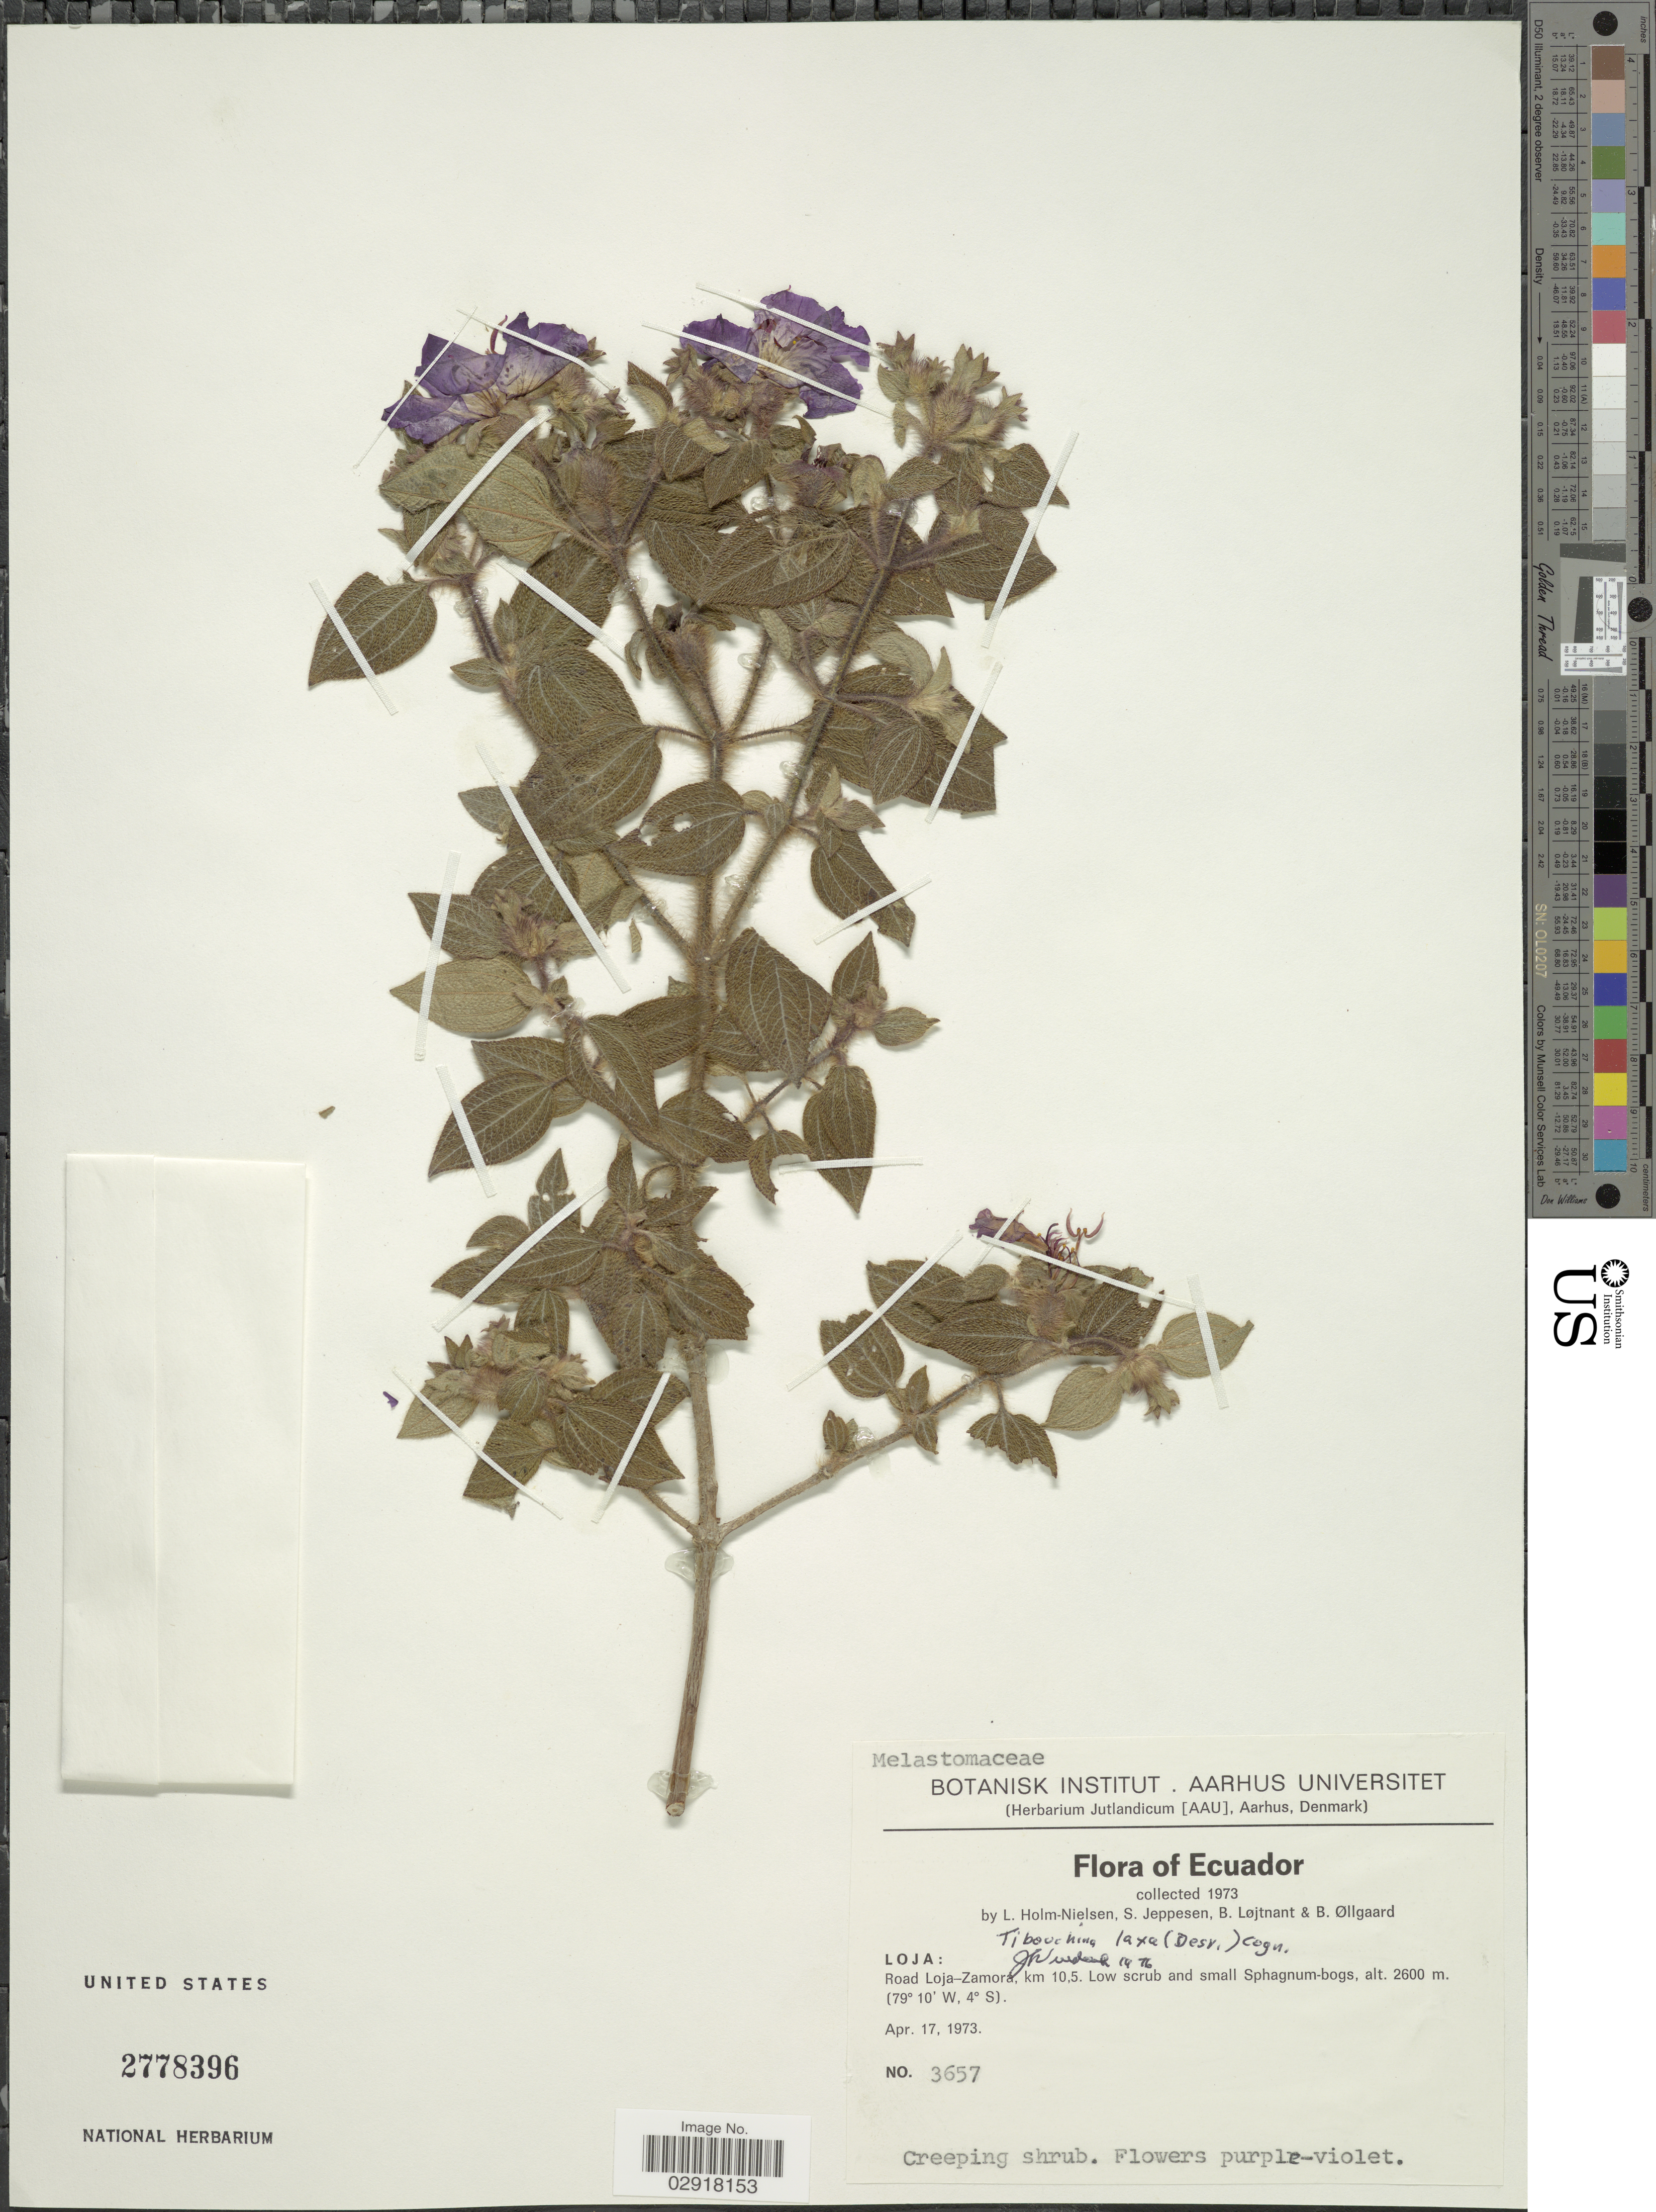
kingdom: Plantae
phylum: Tracheophyta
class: Magnoliopsida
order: Myrtales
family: Melastomataceae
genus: Chaetogastra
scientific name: Chaetogastra laxa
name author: (Desr.) P.J.F. Guim. & Michelang.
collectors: L. Holm-Nielsen, S. Jeppesen, B. Löjtnant & B. Øllgaard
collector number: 3657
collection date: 1973-04-17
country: Ecuador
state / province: Loja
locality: Road Loja-Zamora, km 10,5.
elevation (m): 2600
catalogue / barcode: US 2778396